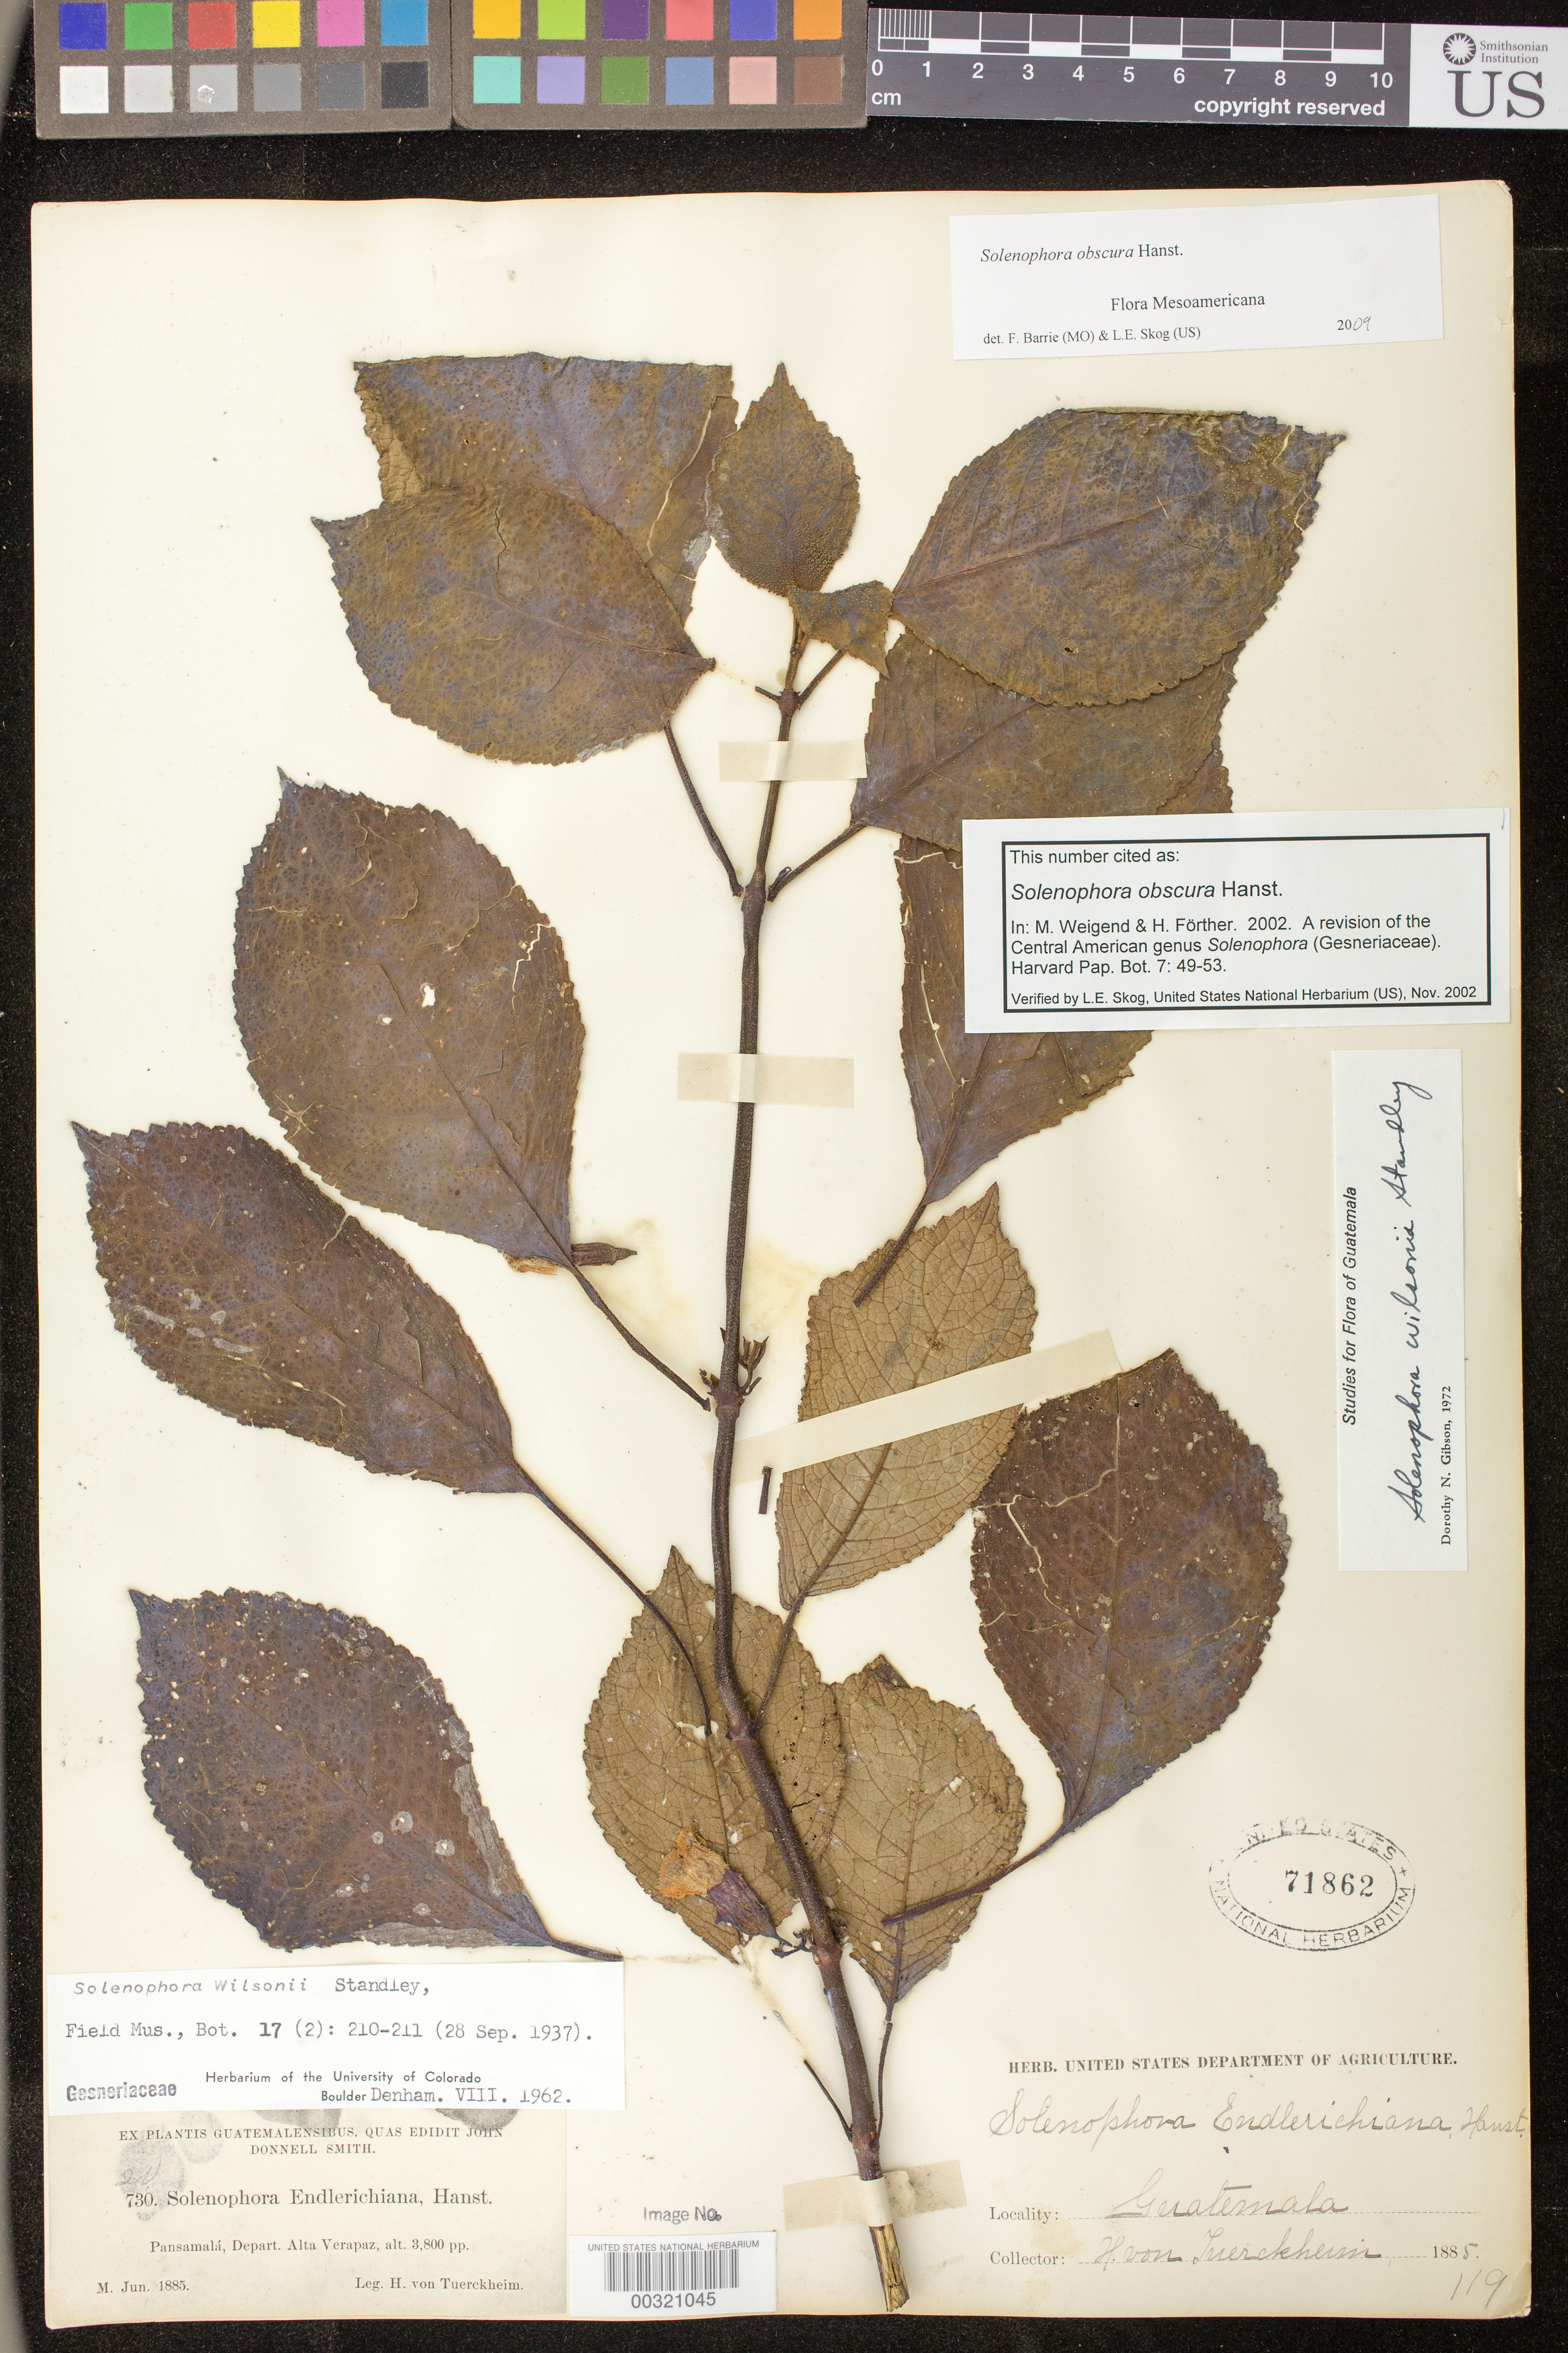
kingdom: Plantae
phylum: Tracheophyta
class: Magnoliopsida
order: Lamiales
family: Gesneriaceae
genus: Solenophora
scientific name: Solenophora obscura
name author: Hanst.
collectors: H. von Türckheim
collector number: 730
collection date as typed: Jun 1885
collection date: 1885-06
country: Guatemala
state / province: Alta Verapaz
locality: Pansamalá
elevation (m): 1158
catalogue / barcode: US 71862